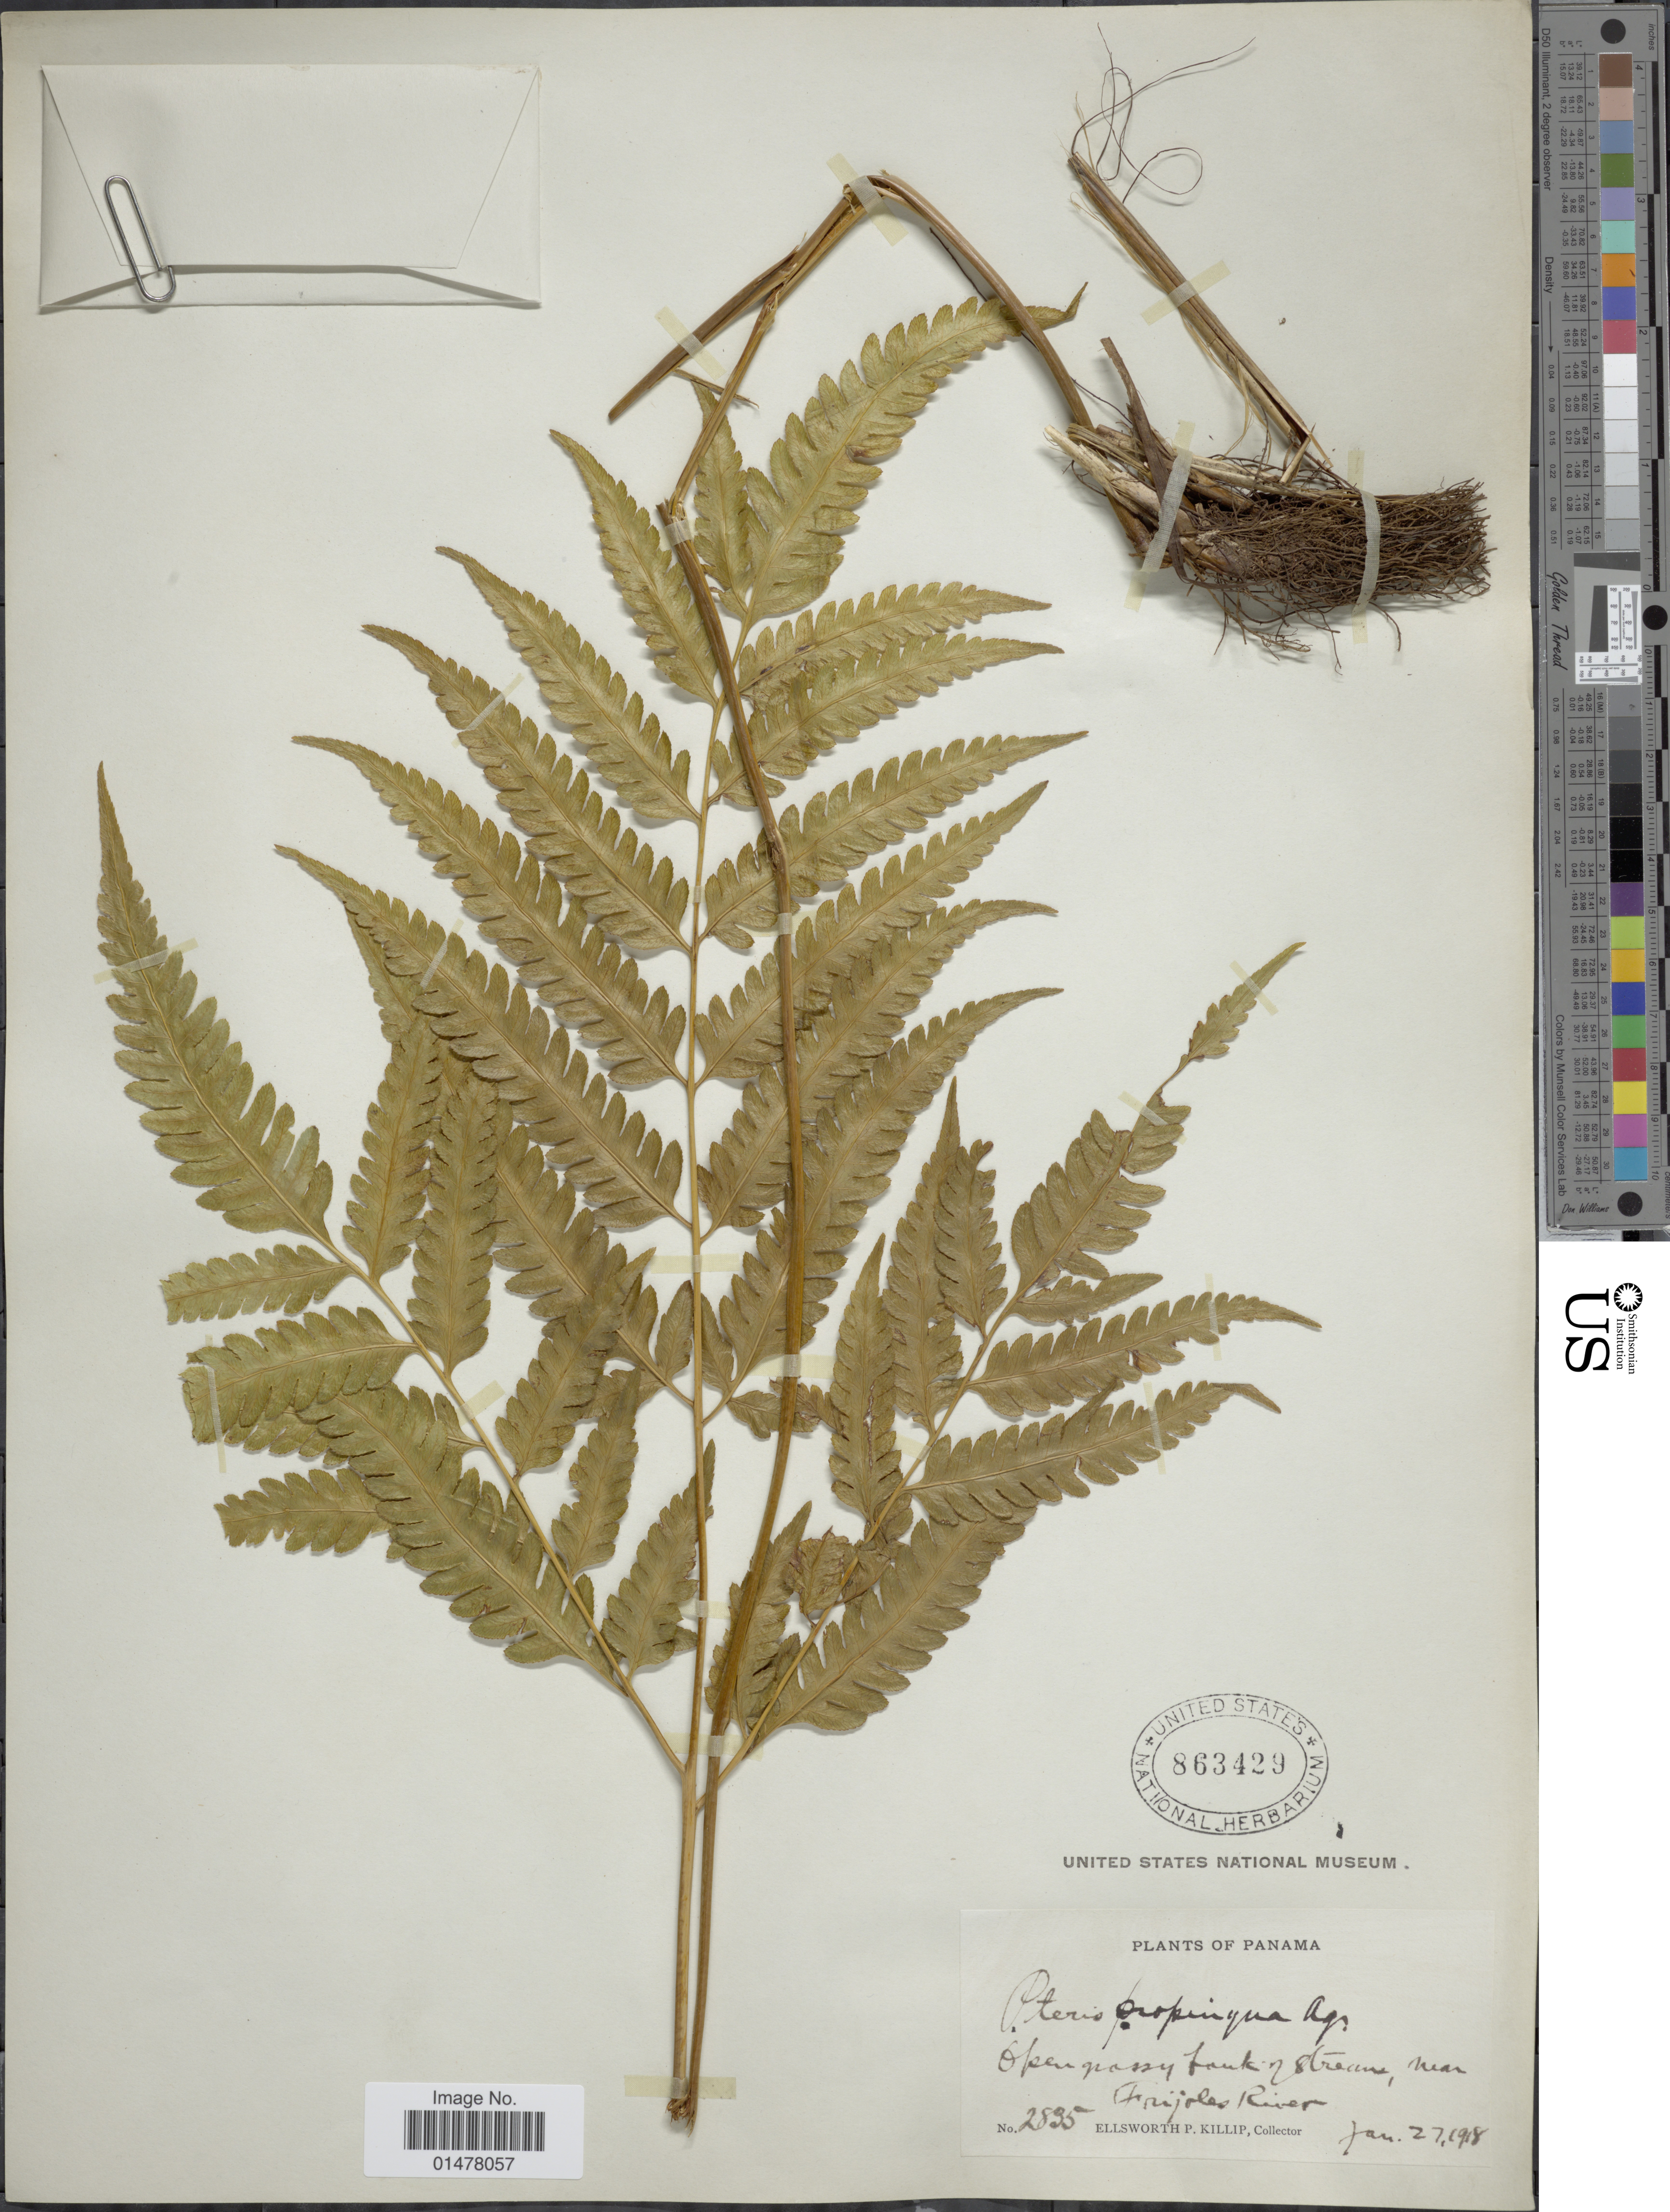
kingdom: Plantae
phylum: Tracheophyta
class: Polypodiopsida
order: Polypodiales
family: Pteridaceae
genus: Pteris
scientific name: Pteris propinqua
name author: J. Agardh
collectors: E. P. Killip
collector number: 2835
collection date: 1918-01-27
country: Panama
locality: PLants of Panama, open grassy bank of stream, near Frijoles river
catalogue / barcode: US 863429